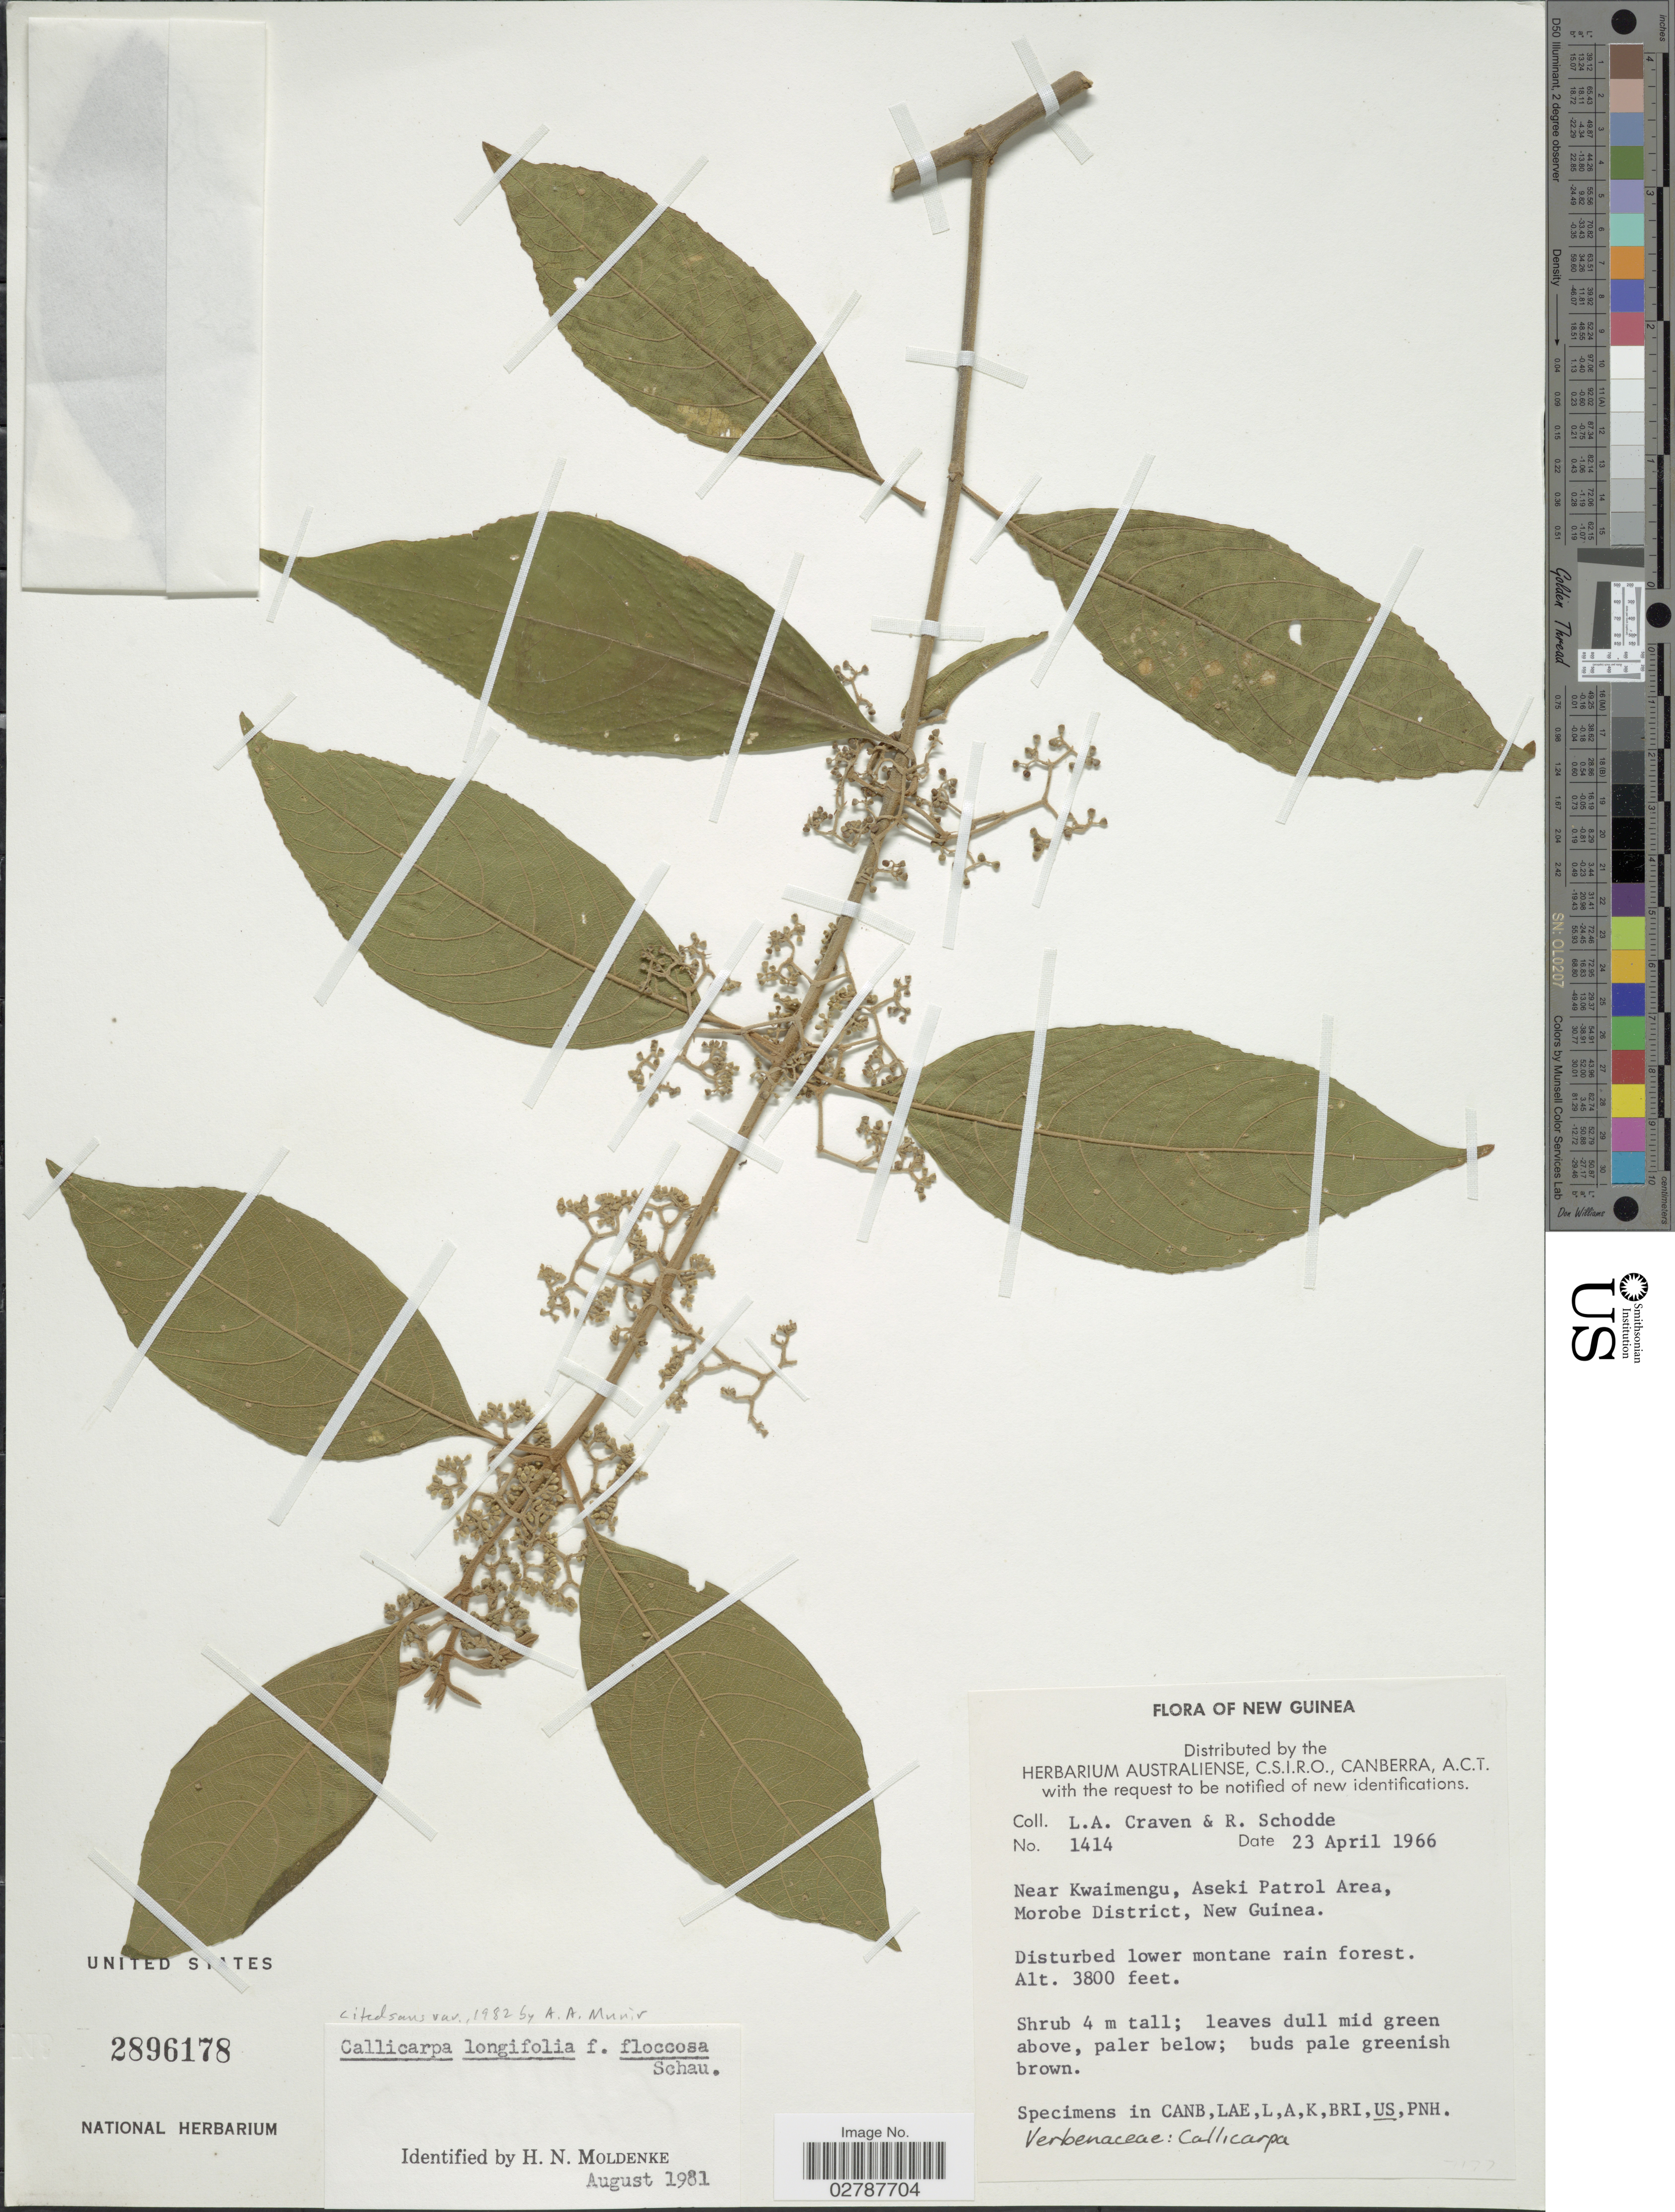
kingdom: Plantae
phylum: Tracheophyta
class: Magnoliopsida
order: Lamiales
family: Lamiaceae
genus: Callicarpa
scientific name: Callicarpa longifolia f. floccosa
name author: Schauer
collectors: L. A. Craven & R. Schodde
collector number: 1414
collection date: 1966-04-23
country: Papua New Guinea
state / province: Morobe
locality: New Guinea. Near Kwaimengu, Aseki Patrol Area, Morobe District.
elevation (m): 1158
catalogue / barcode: US 2896178